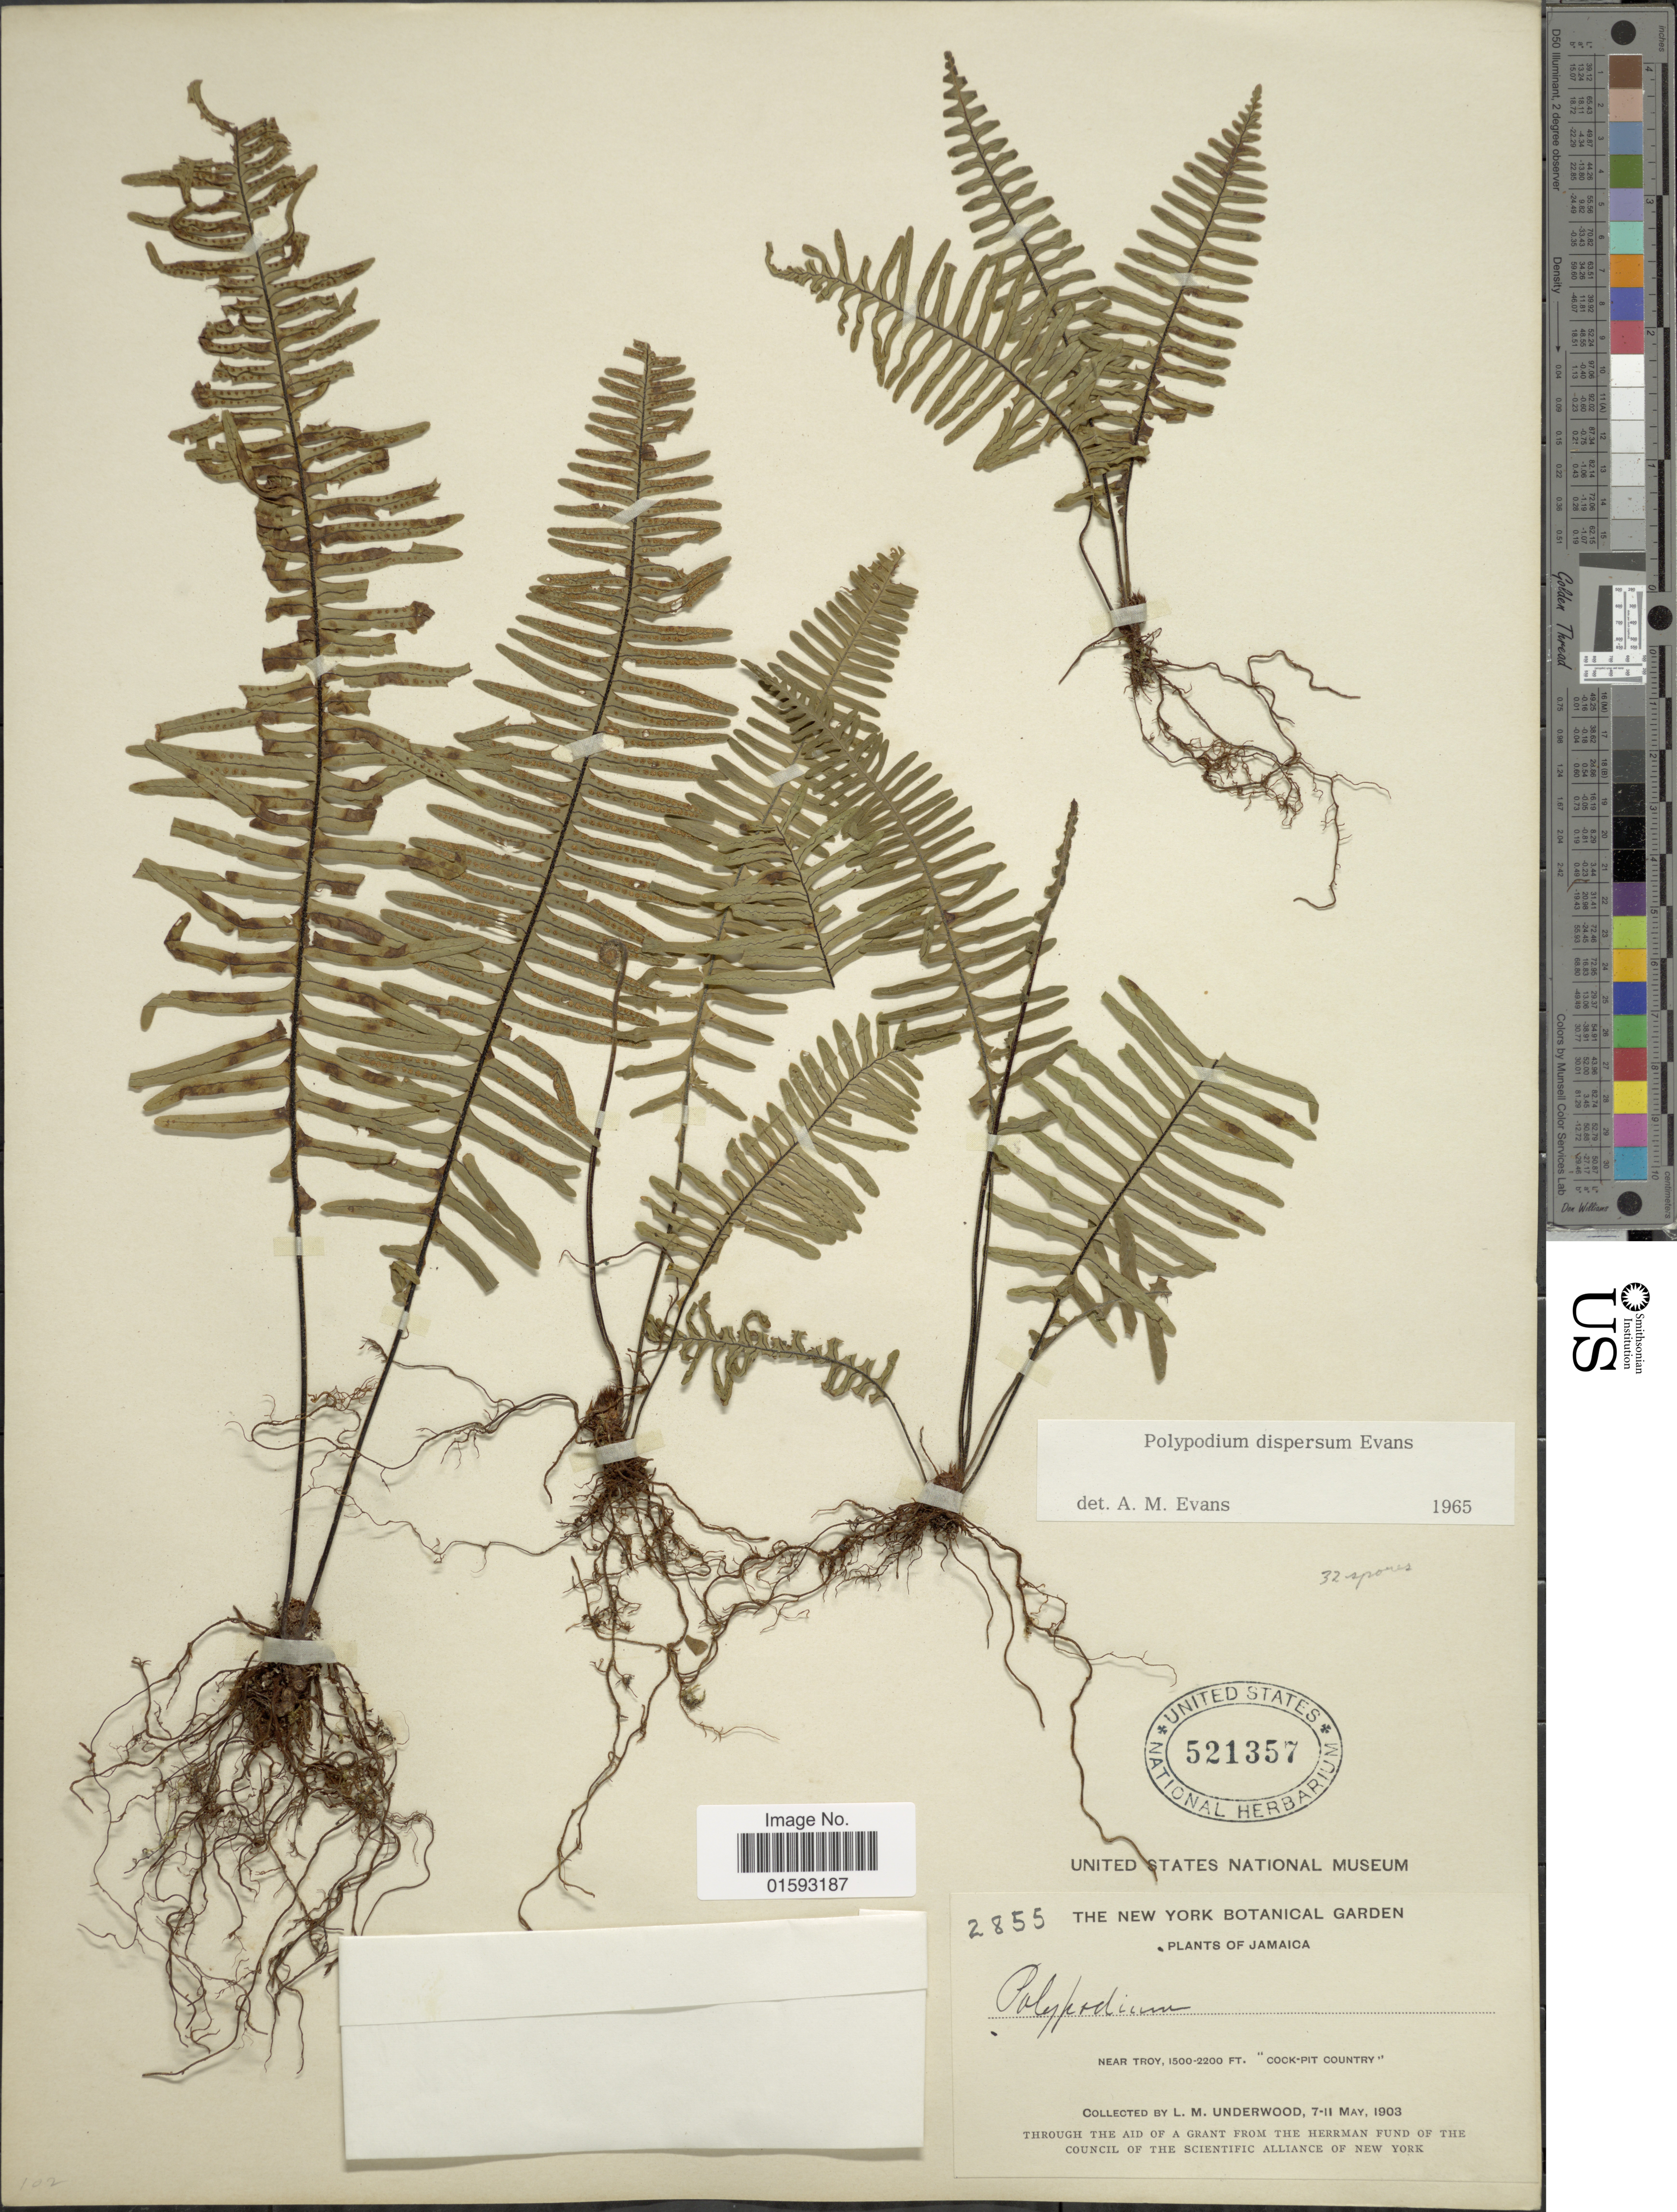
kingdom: Plantae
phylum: Tracheophyta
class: Polypodiopsida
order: Polypodiales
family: Polypodiaceae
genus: Pecluma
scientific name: Pecluma dispersa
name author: (A.M. Evans) M.G. Price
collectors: L. M. Underwood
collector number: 2855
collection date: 1903-05-07/1903-05-11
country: Jamaica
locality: Near Troy, "Cockpit Country"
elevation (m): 457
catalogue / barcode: US 521357